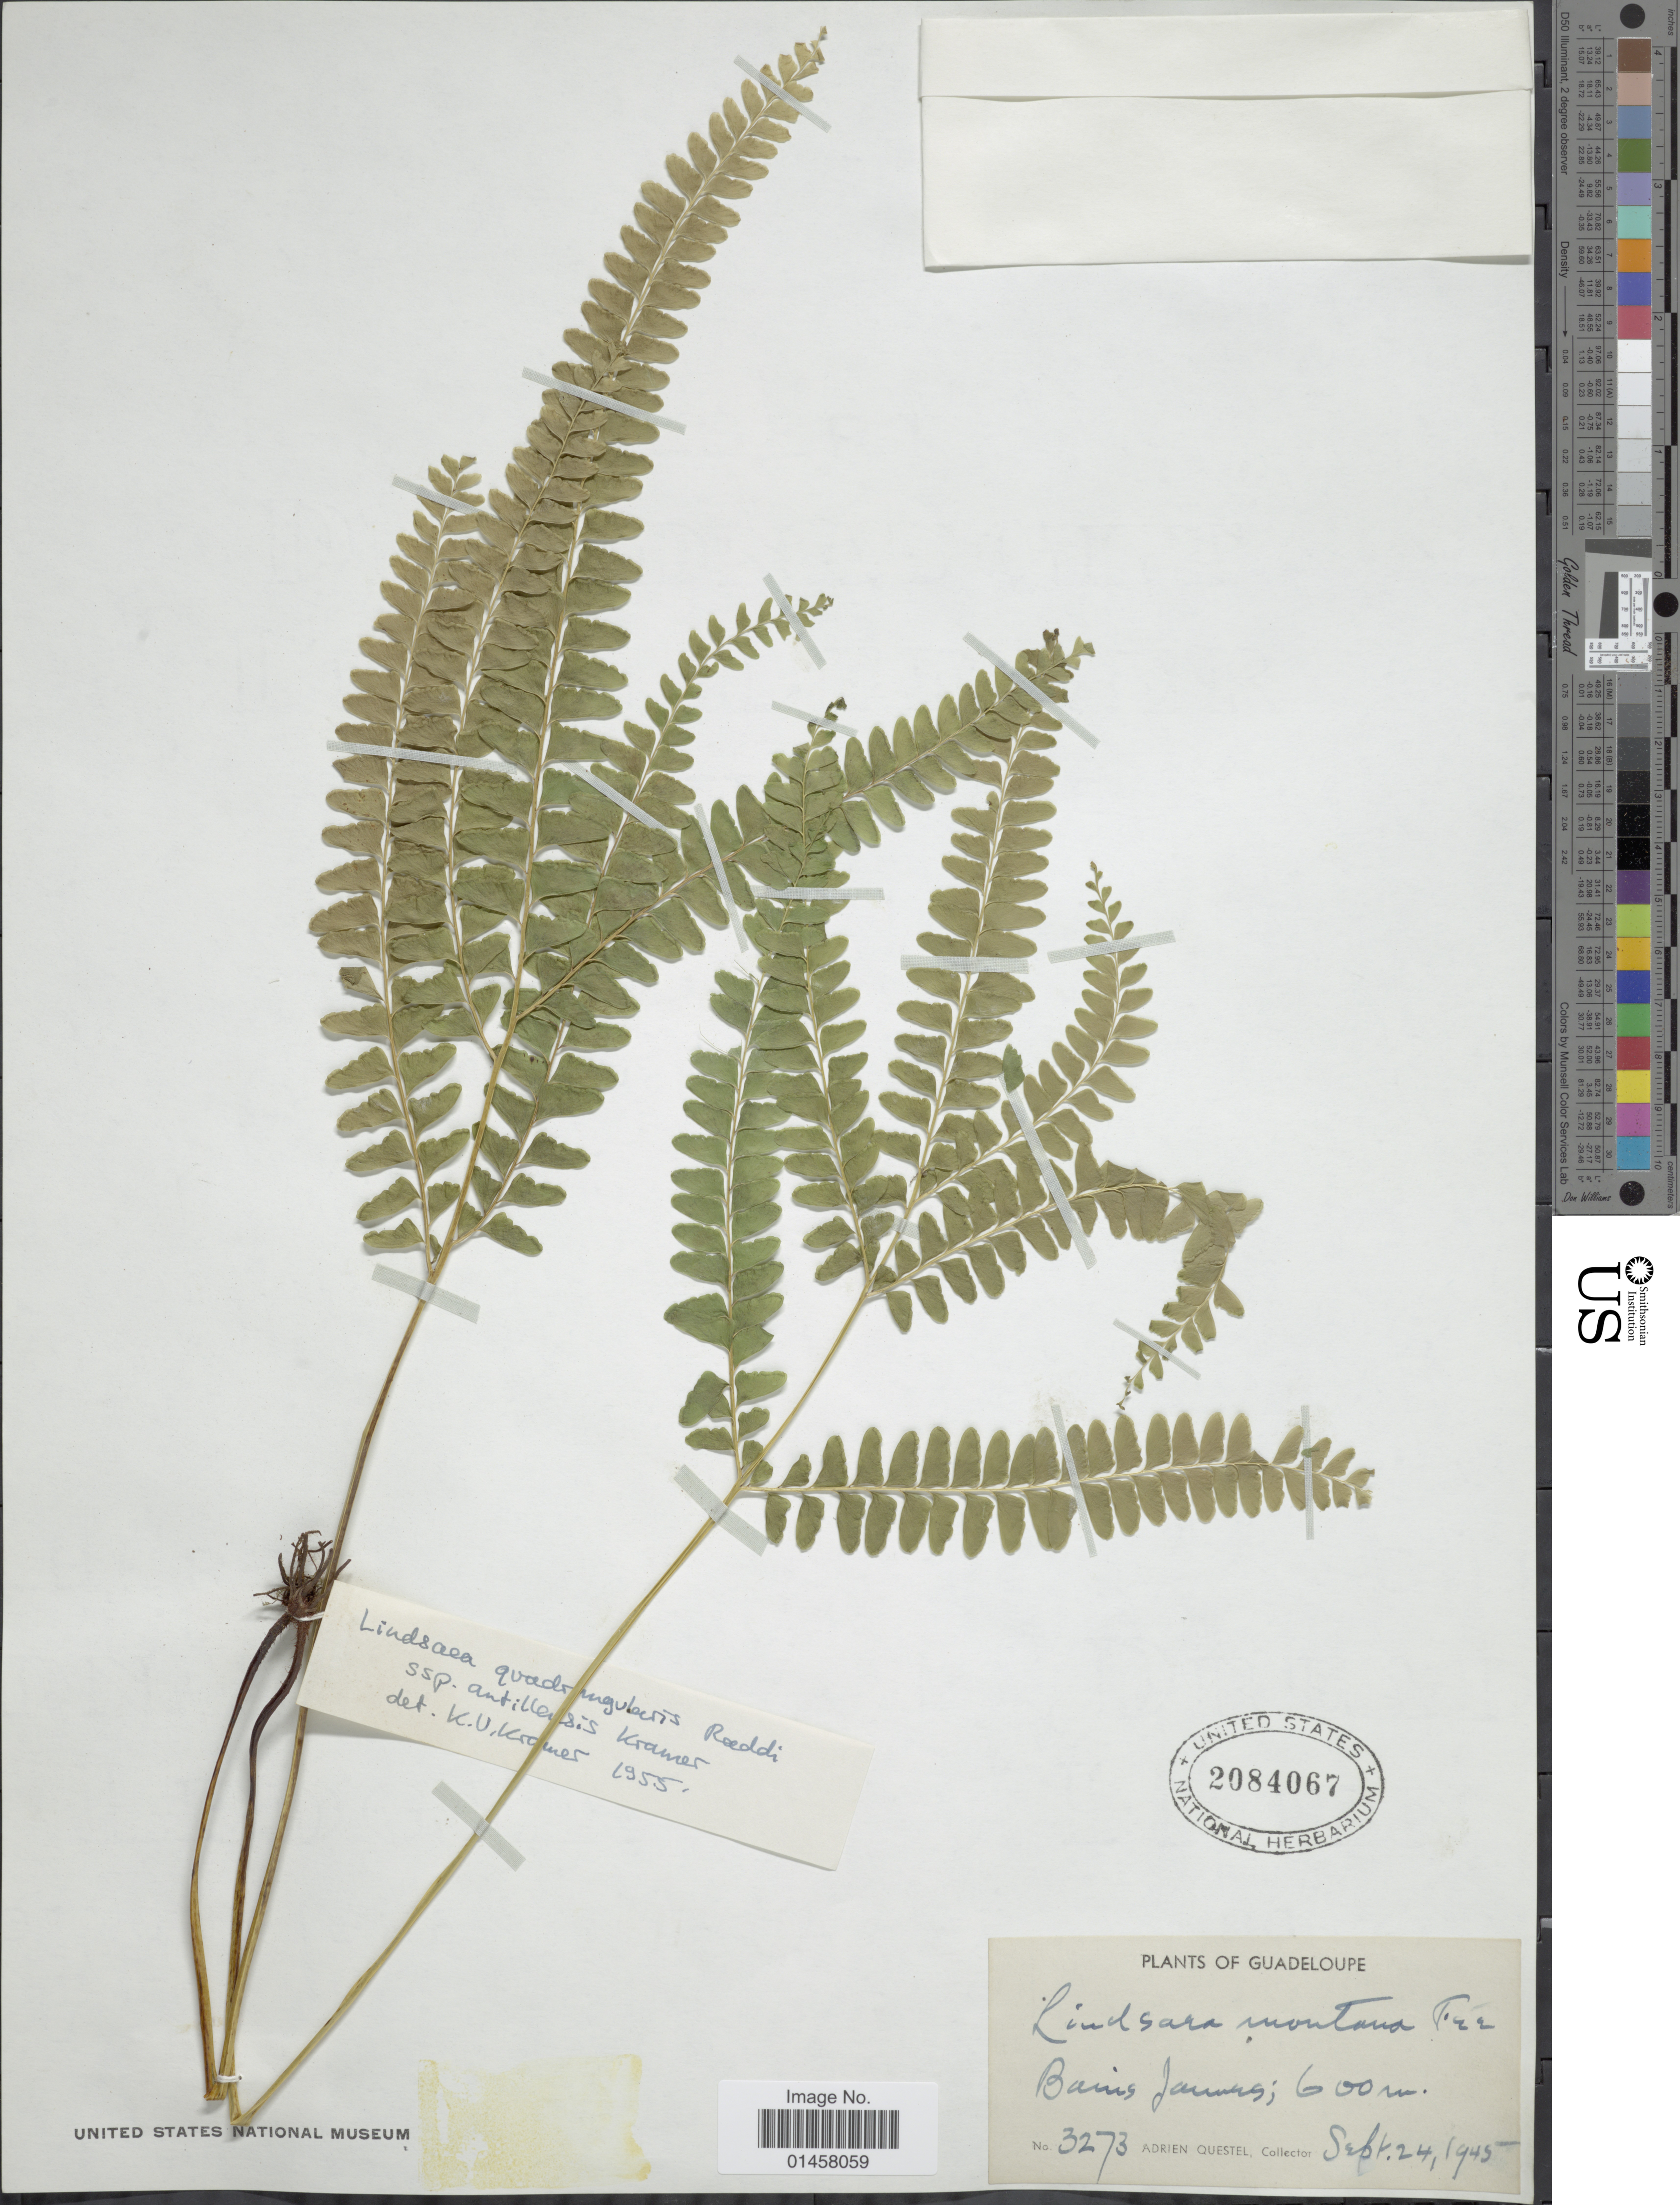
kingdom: Plantae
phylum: Tracheophyta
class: Polypodiopsida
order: Polypodiales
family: Lindsaeaceae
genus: Lindsaea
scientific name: Lindsaea quadrangularis subsp. antillensis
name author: K.U. Kramer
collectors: A. Questel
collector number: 3273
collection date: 1945-09-24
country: Guadeloupe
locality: Banis Jaunes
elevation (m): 600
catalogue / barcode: US 2084067